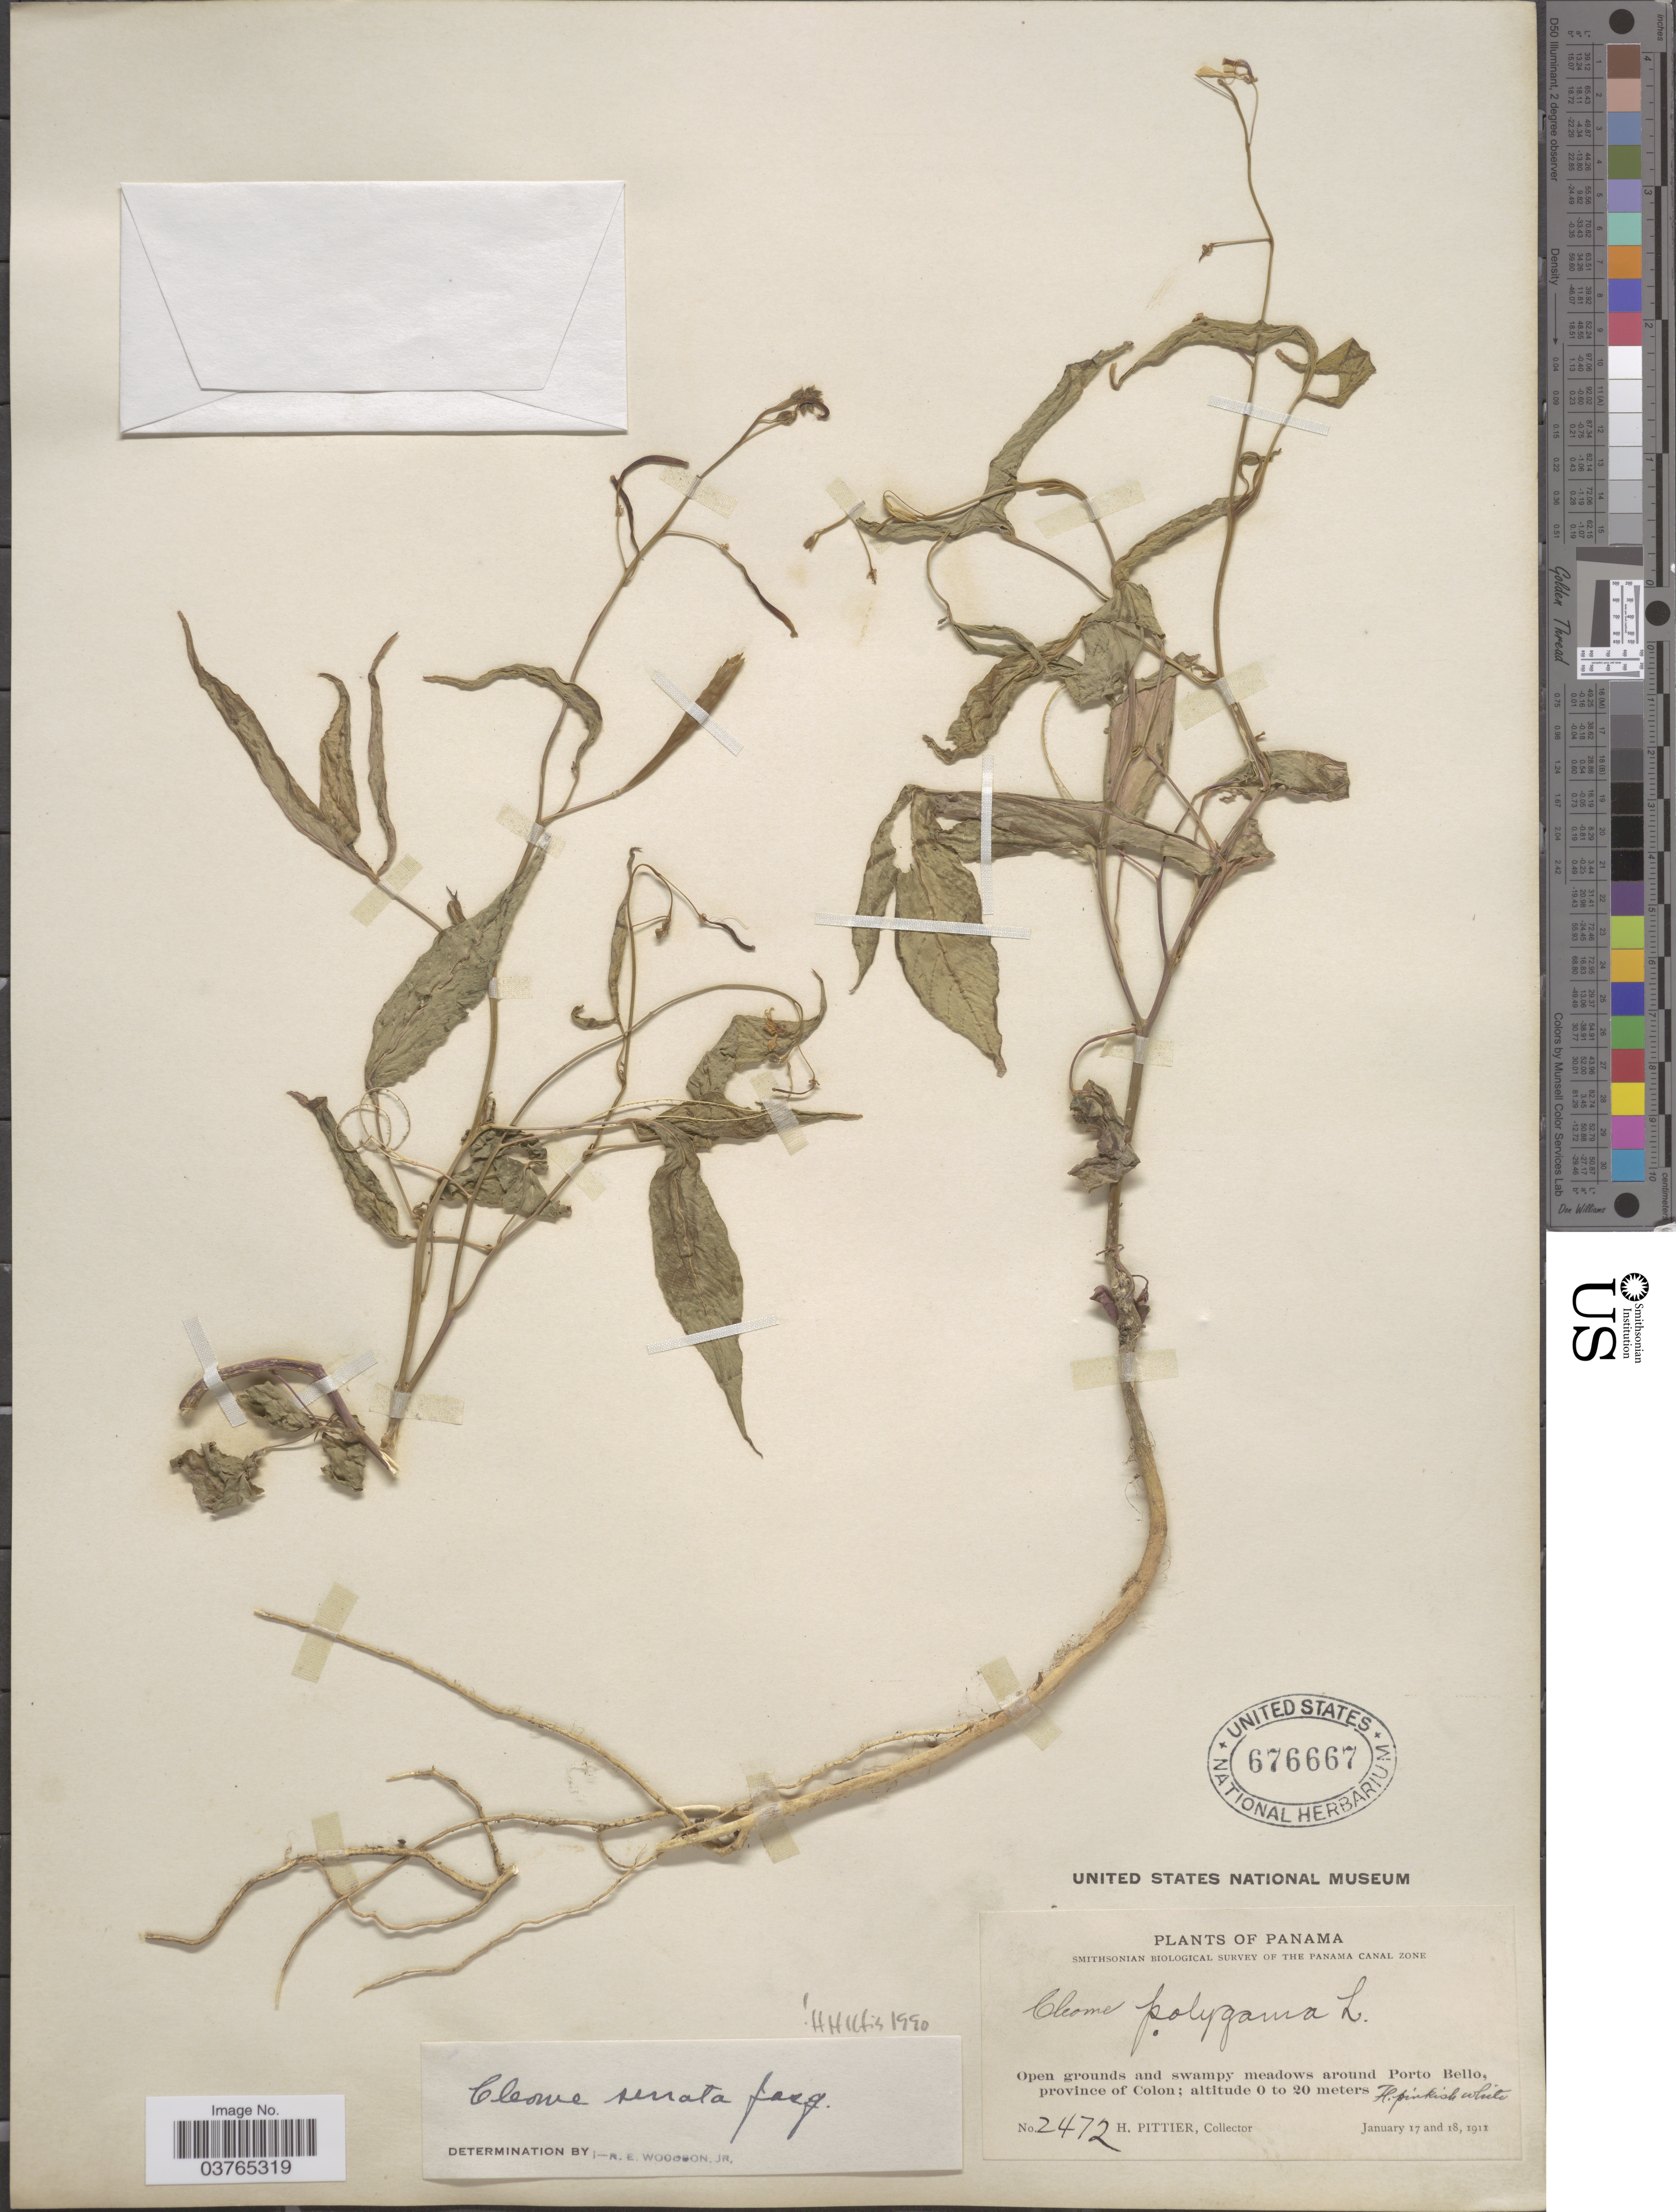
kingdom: Plantae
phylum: Tracheophyta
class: Magnoliopsida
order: Brassicales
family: Cleomaceae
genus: Cleoserrata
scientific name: Cleoserrata serrata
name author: (Jacq.) Iltis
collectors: H. F. Pittier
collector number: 2472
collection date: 1911-01-17/1911-01-18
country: Panama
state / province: Colón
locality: Open grounds and swampy meadows around Porto Bello, province of Colon.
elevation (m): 0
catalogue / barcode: US 676667